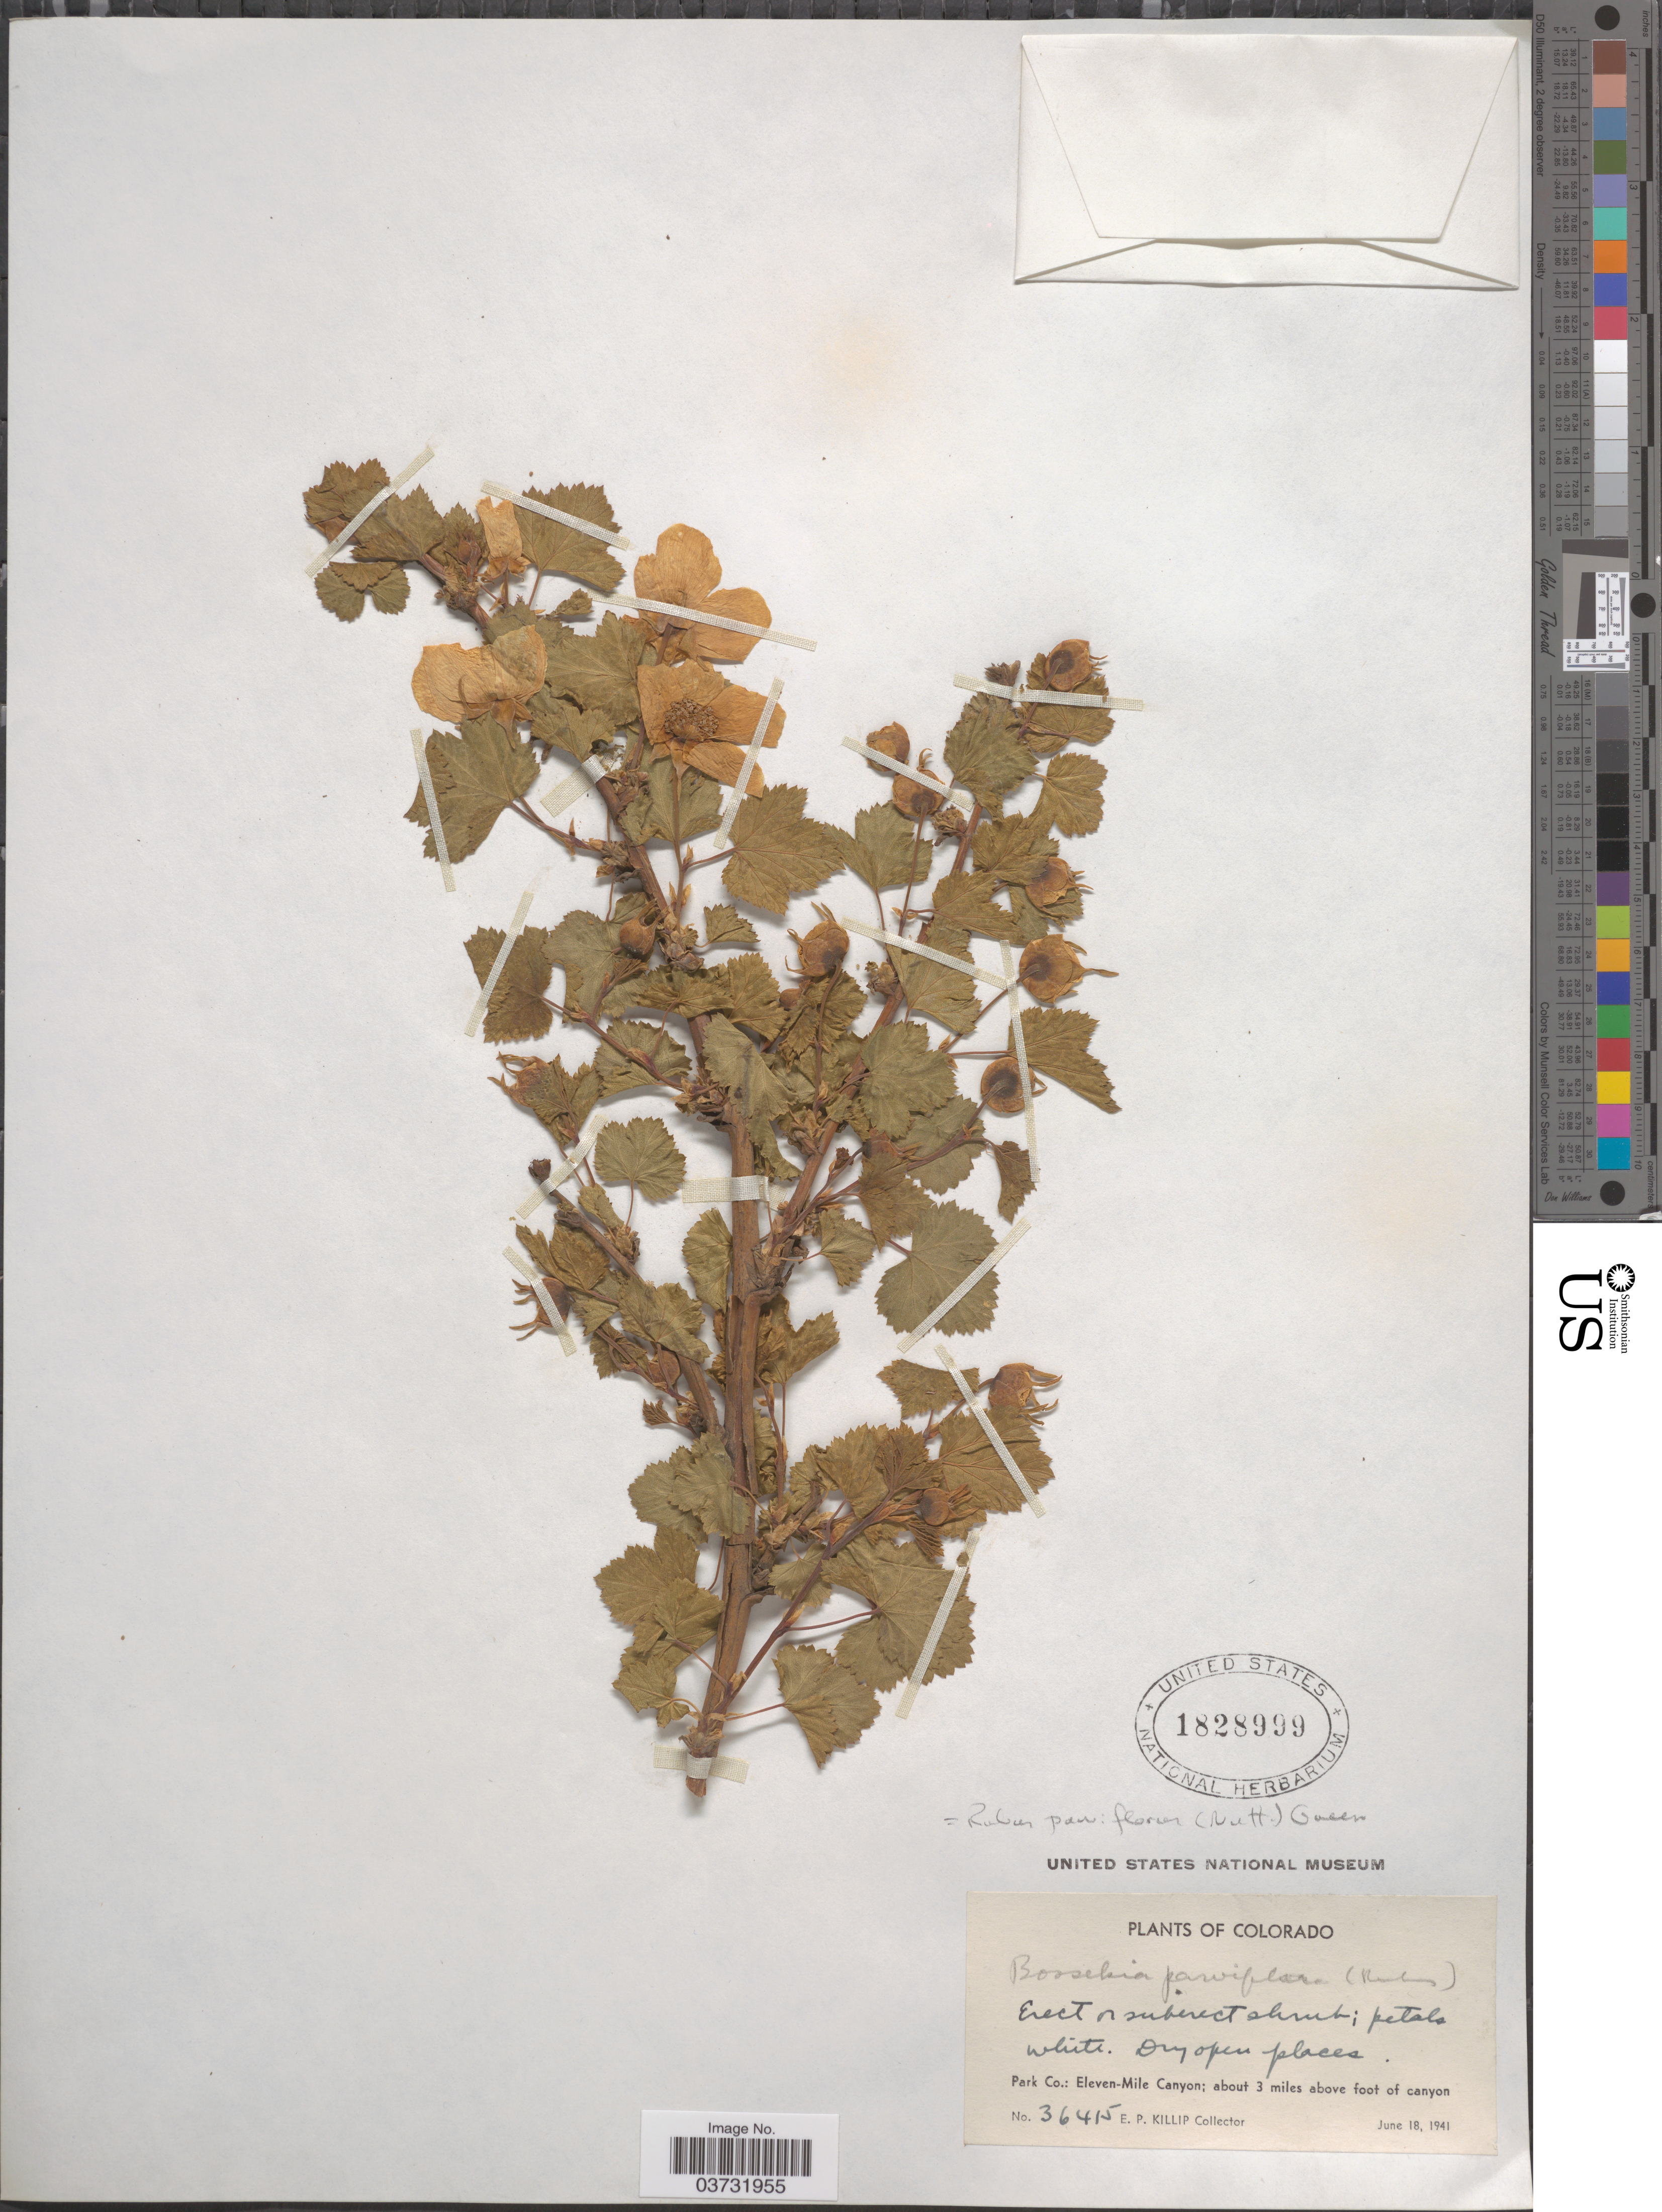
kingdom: Plantae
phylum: Tracheophyta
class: Magnoliopsida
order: Rosales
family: Rosaceae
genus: Rubus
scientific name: Rubus parviflorus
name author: Nutt.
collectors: E. P. Killip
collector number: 36415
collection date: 1941-06-18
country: United States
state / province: Colorado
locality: Park Co.: Eleven-Mile Canyon; about 3 miles above foot of canyon.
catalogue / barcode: US 1828999